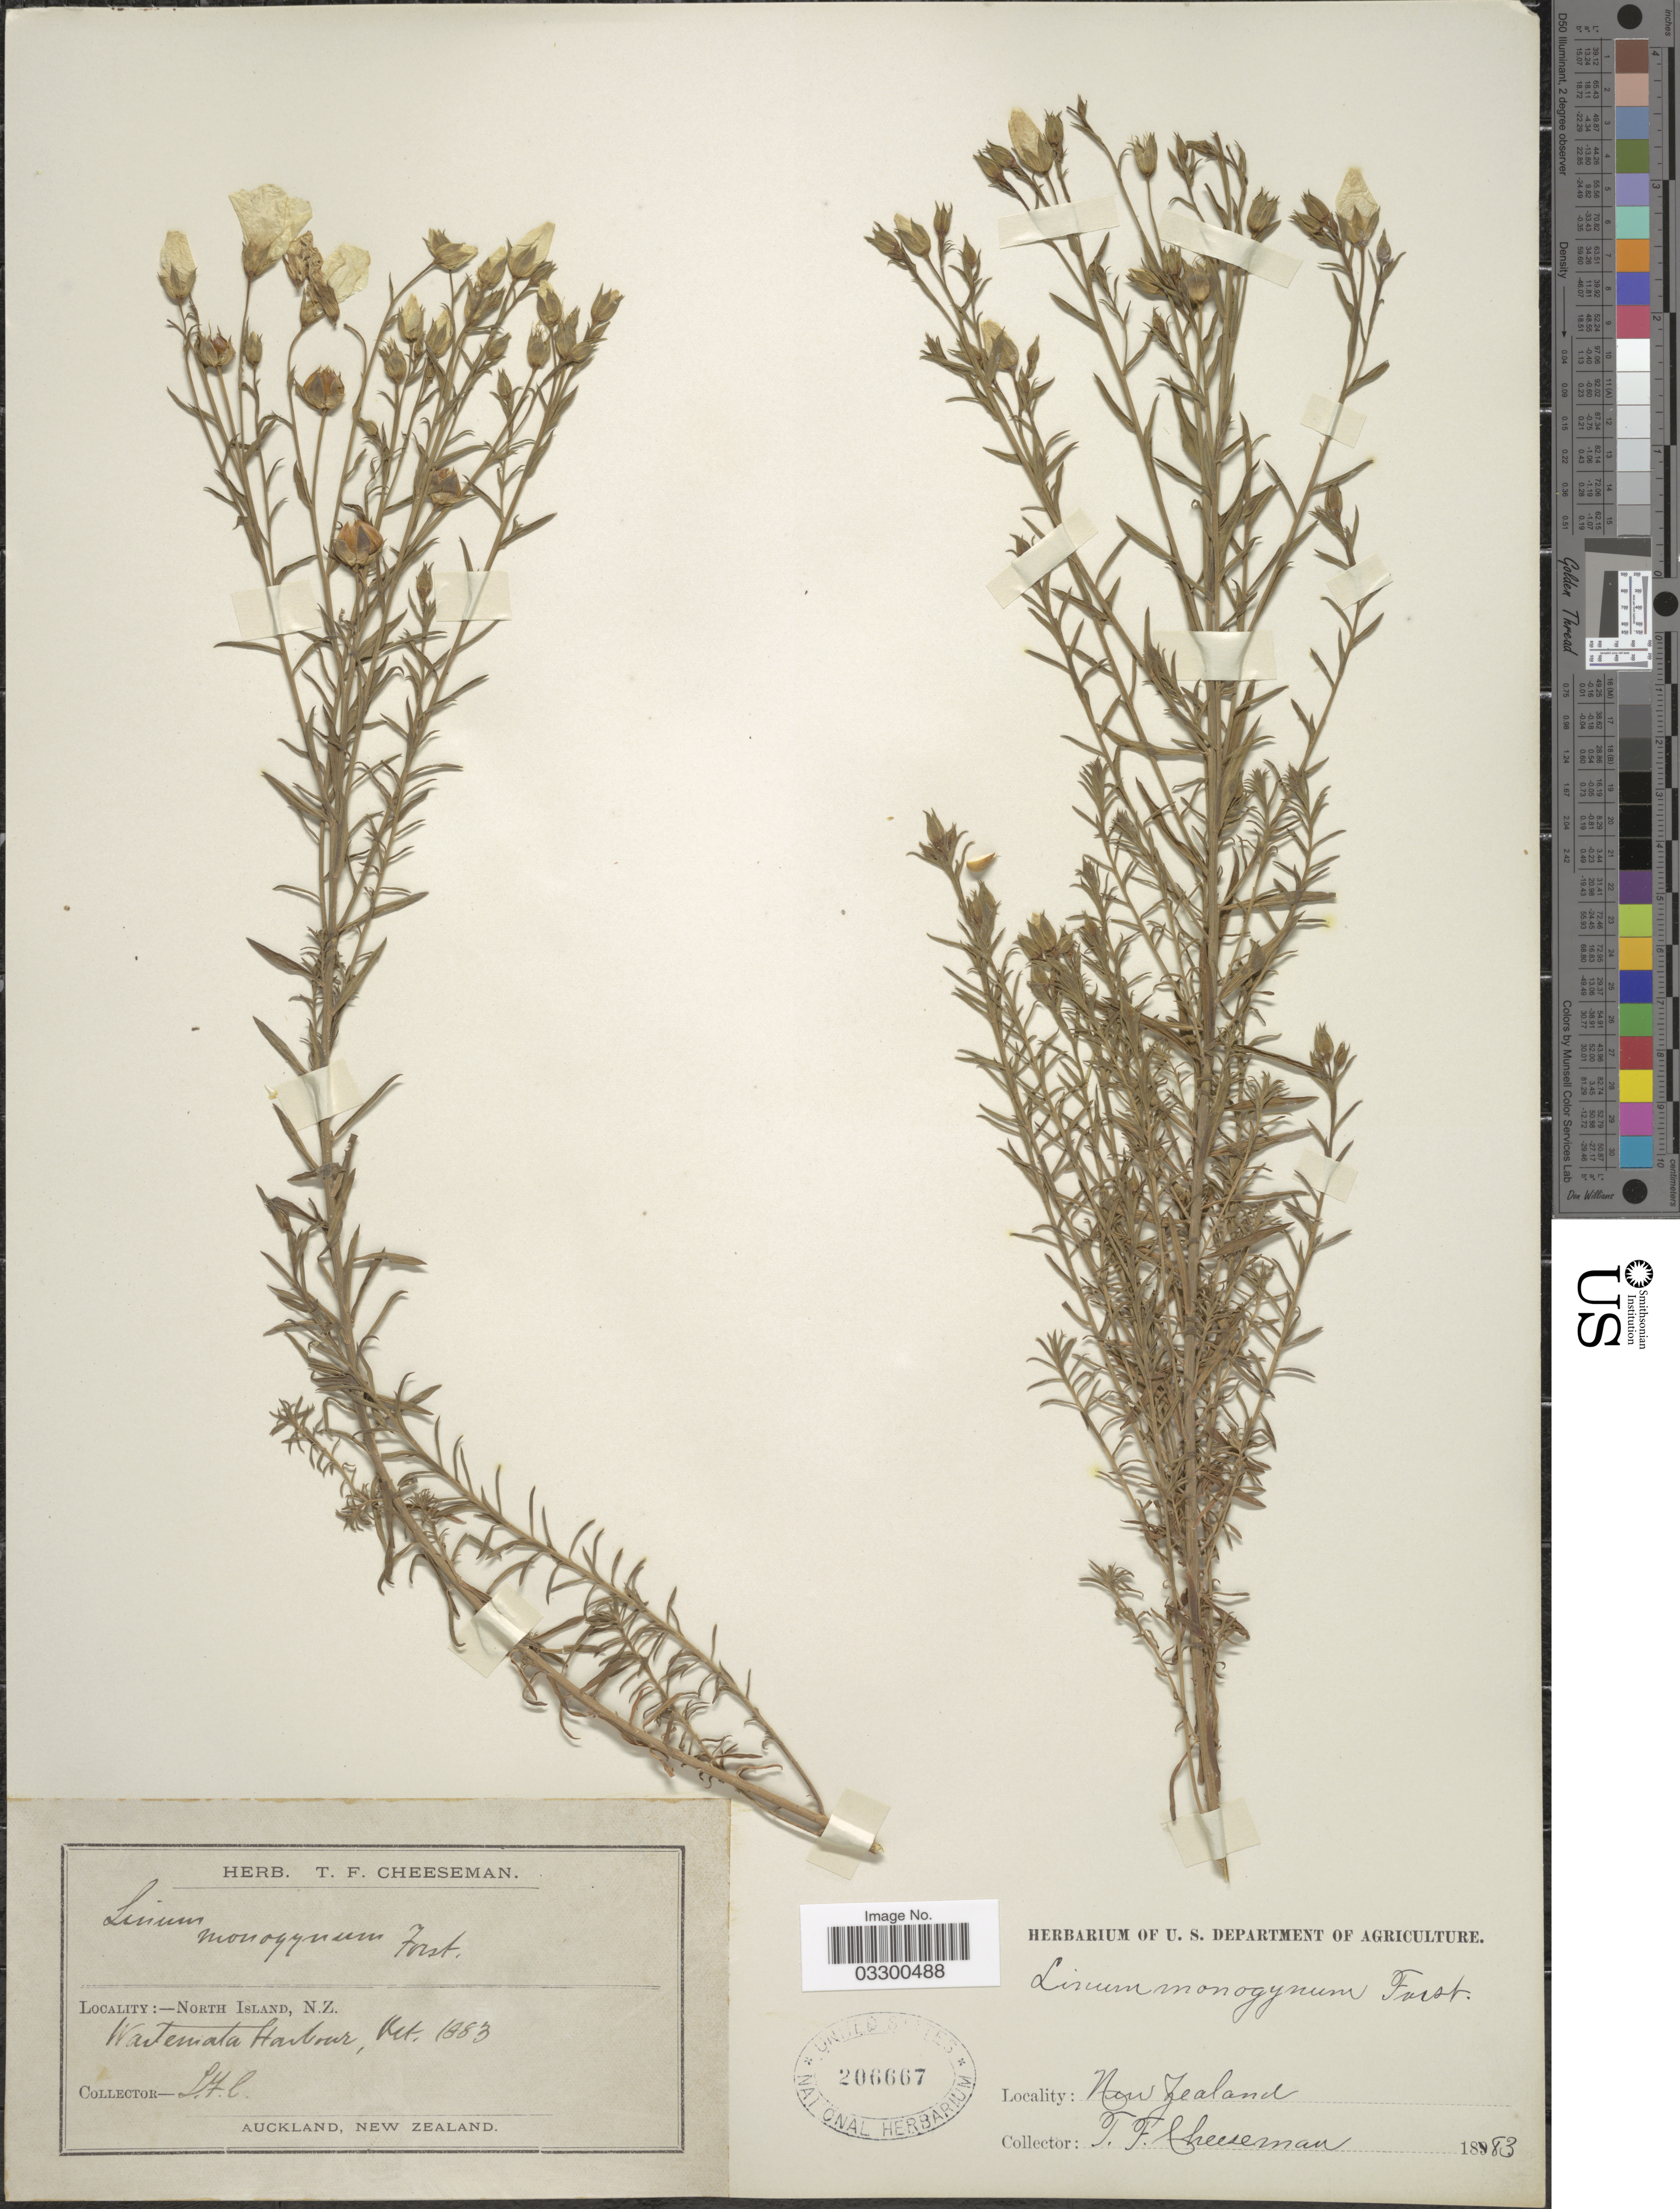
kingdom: Plantae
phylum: Tracheophyta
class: Magnoliopsida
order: Malpighiales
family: Linaceae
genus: Linum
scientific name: Linum monogynum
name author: G. Forst.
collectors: T. F. Cheeseman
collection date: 1883-10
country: New Zealand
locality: North Island. Waitemata Harbour.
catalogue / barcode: US 206667